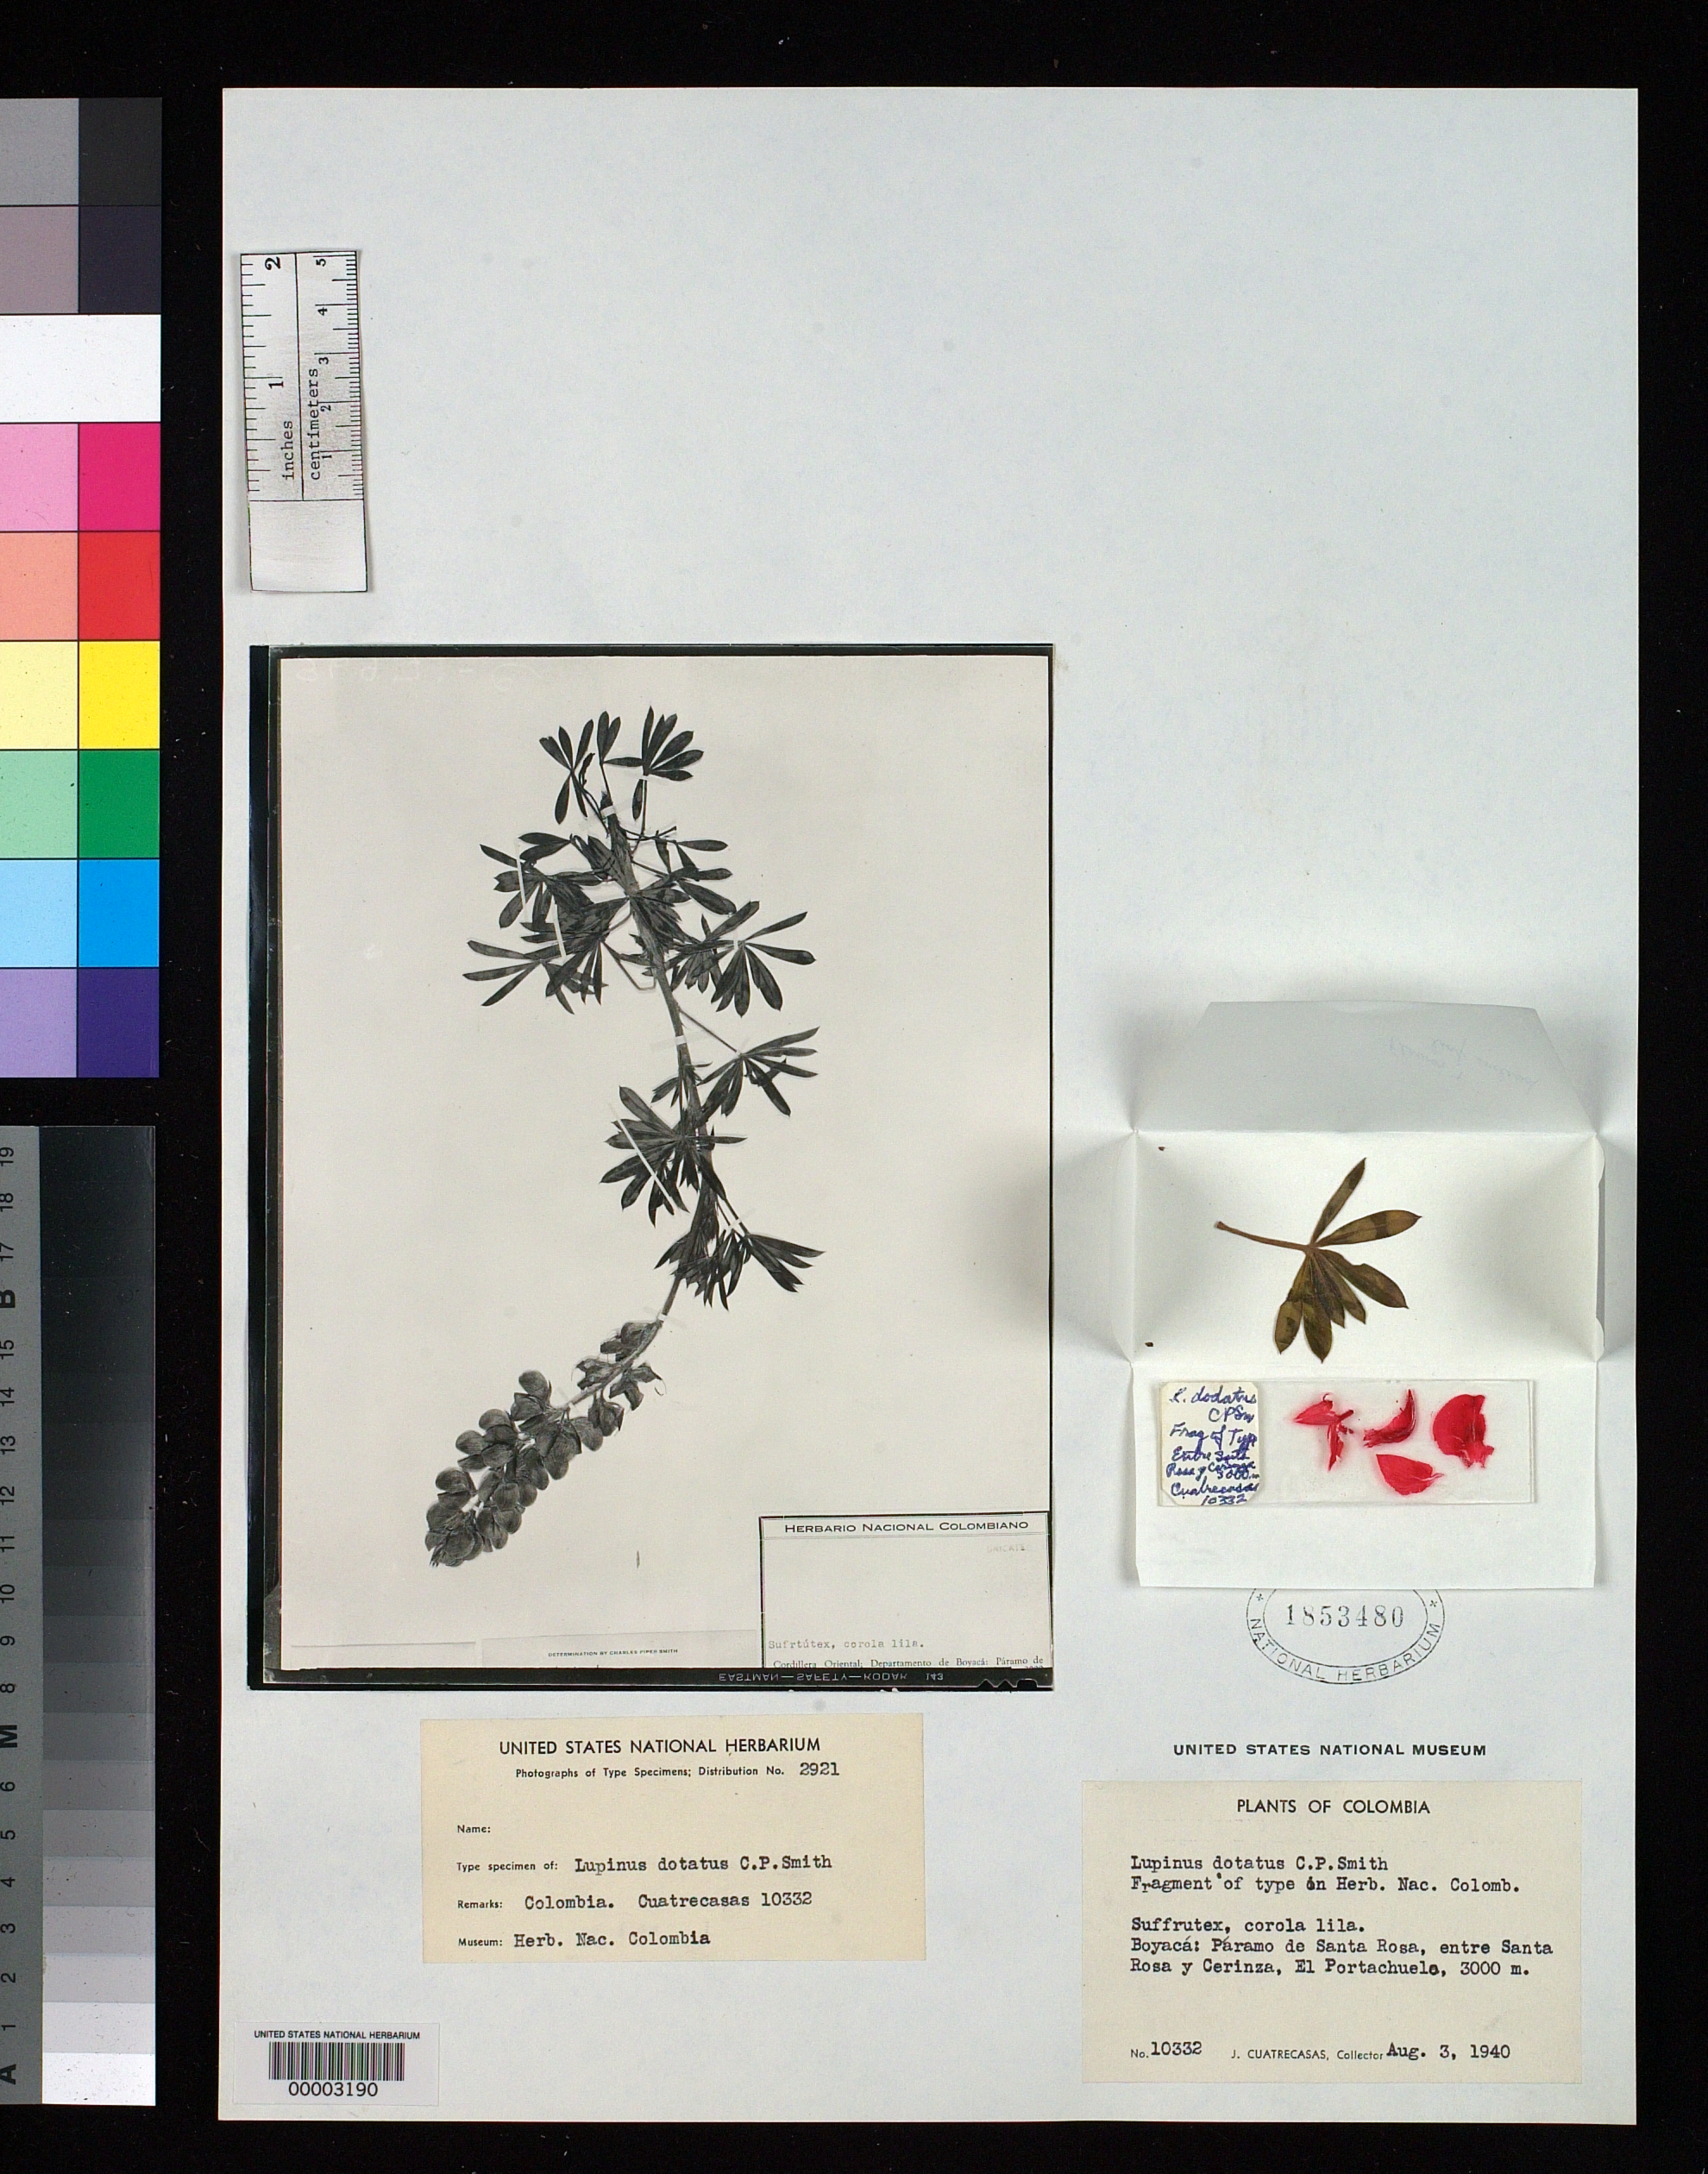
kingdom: Plantae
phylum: Tracheophyta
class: Magnoliopsida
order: Fabales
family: Fabaceae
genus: Lupinus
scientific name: Lupinus dotatus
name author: A.C. Sm.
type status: Holotype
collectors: J. Cuatrecasas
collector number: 10332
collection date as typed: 03 Aug 1940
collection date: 1940-08-03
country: Colombia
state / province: Boyacá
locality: Paramo de Santa Rosa, between Santa Rosa & Cerinza, El Portachuelo.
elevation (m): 3000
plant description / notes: Photo and fragmentary material of type specimen ex herb. Nac. Colombia; protologue cites type at Protologue cites type specimen at "h 66" [herbarium 66 = United States National Herbarium].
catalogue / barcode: US 1853480